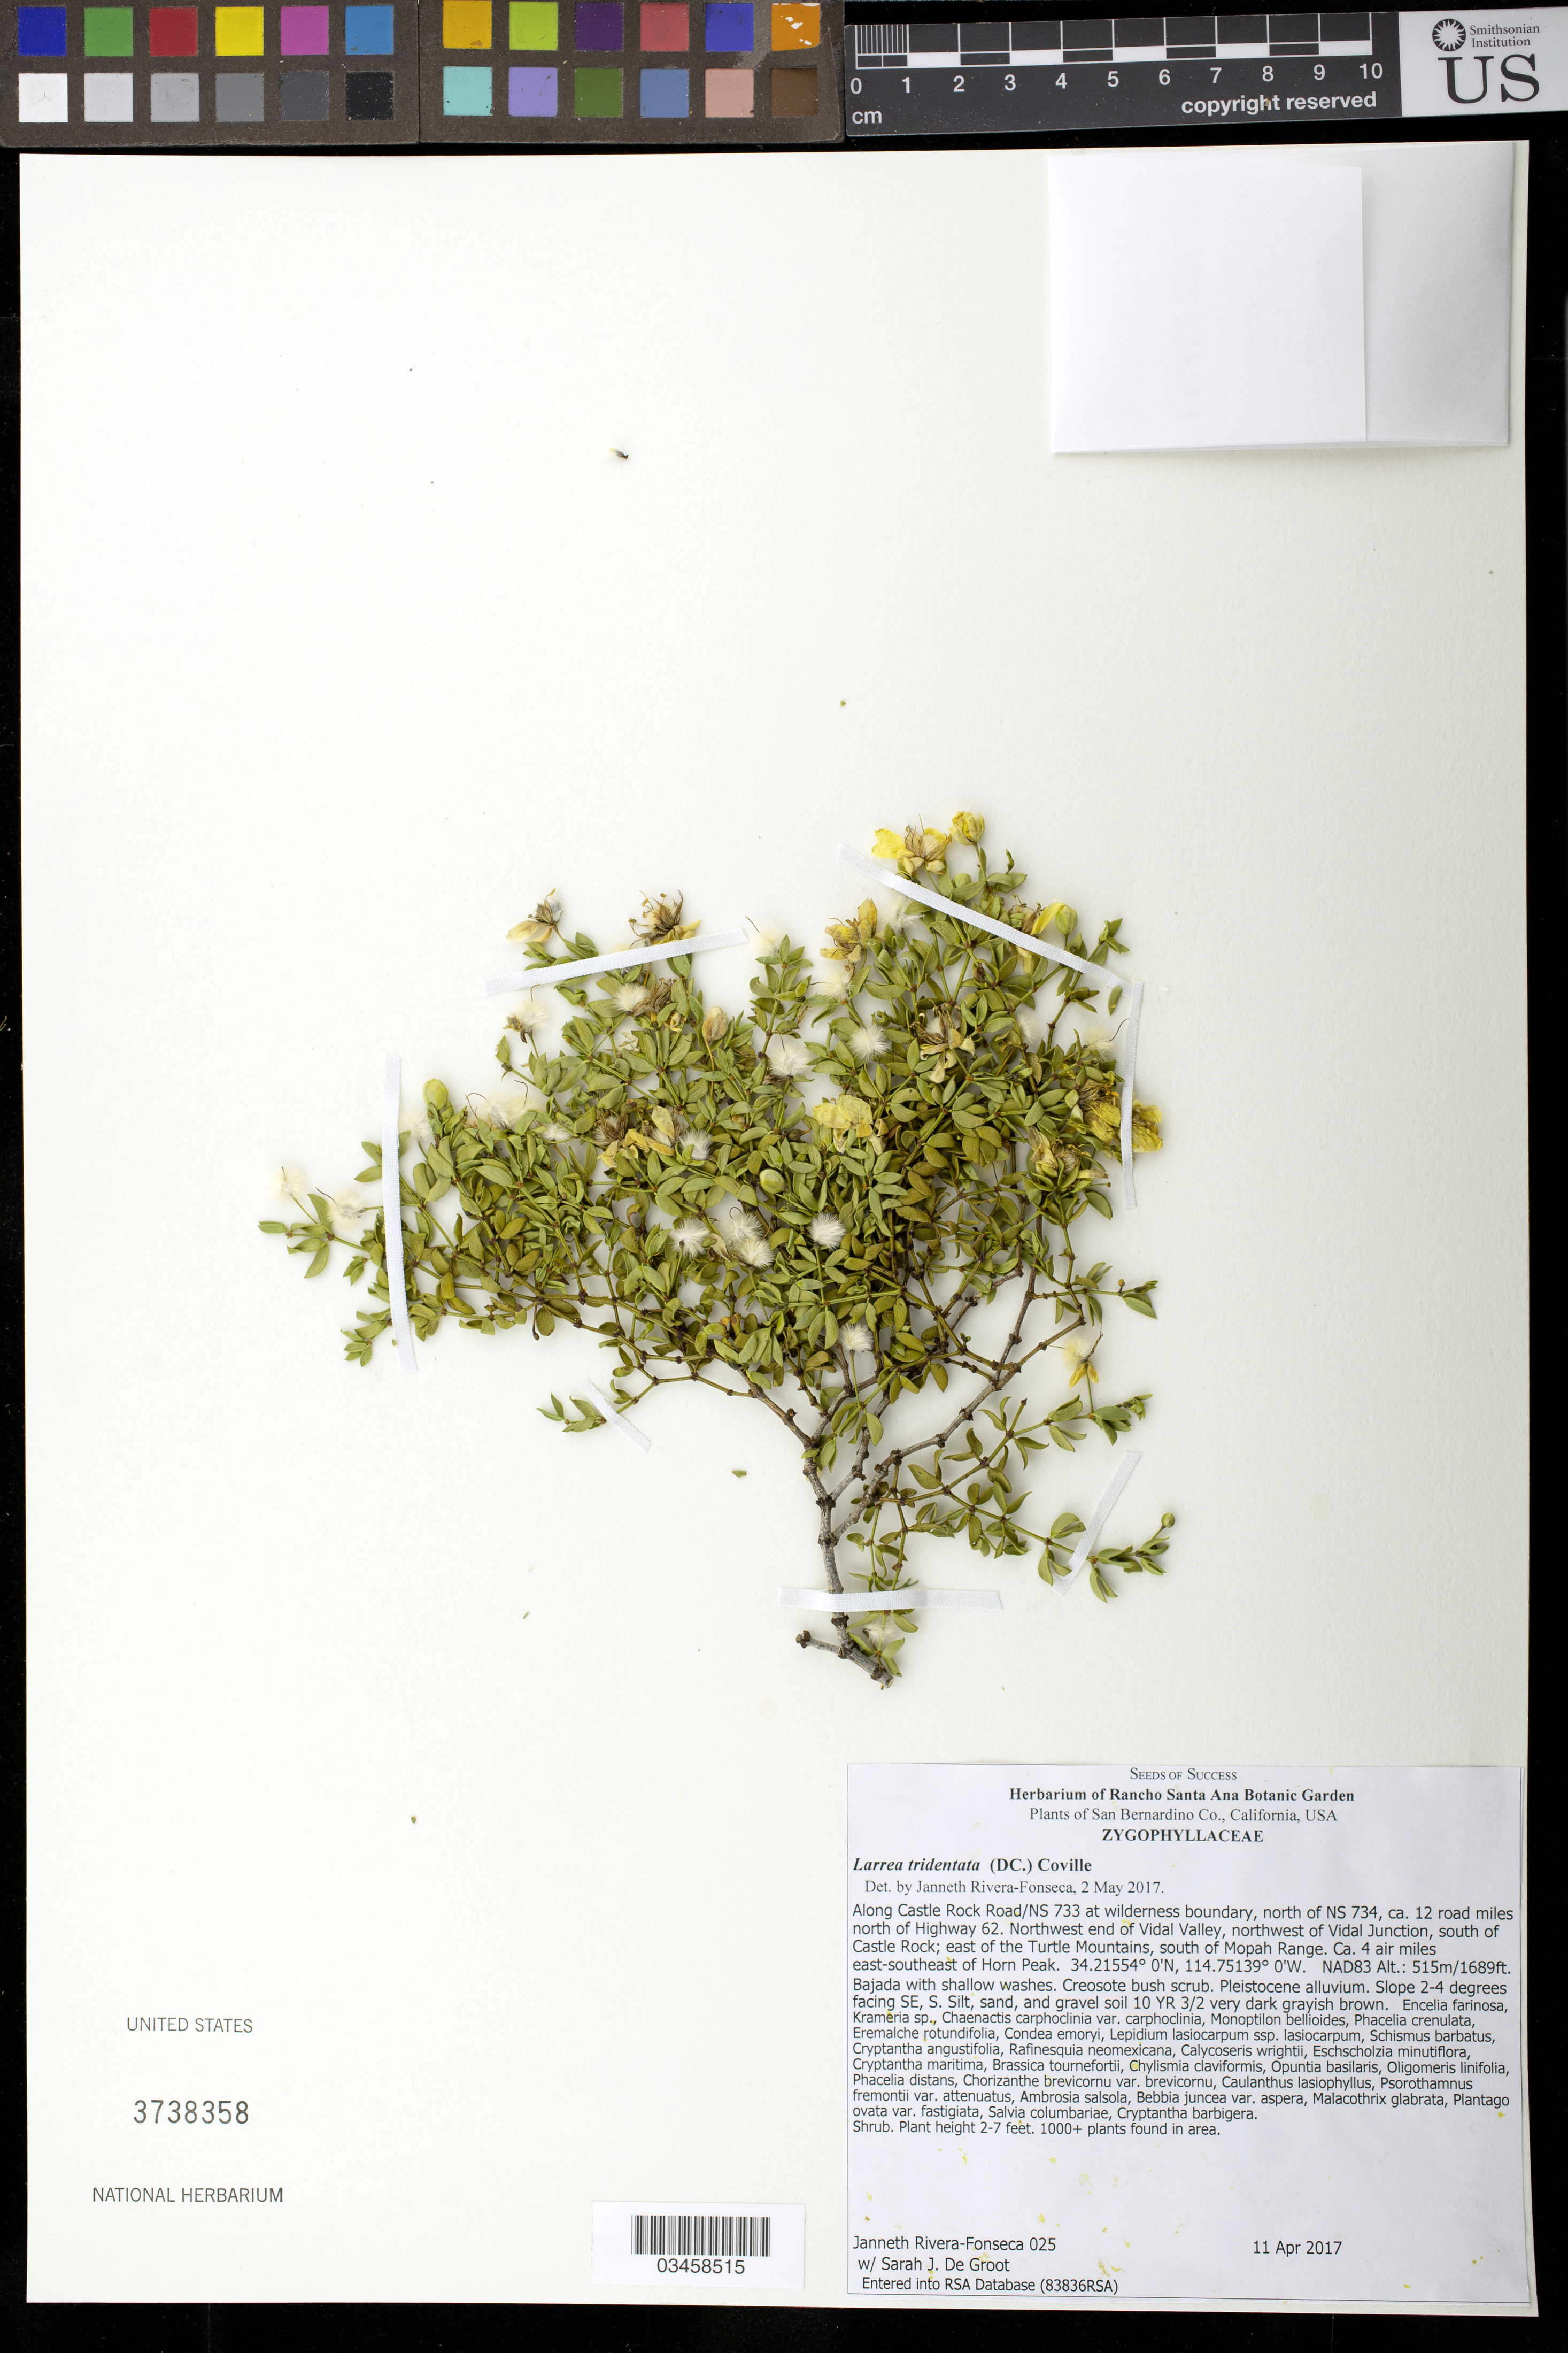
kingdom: Plantae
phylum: Tracheophyta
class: Magnoliopsida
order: Zygophyllales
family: Zygophyllaceae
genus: Larrea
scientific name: Larrea tridentata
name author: (Sessé & Moc. ex DC.) Coville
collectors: J. Rivera-Fonseca & S. De Groot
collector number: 025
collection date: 2017-04-11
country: United States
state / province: California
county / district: San Bernardino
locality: Along Castle Rock Road/NS 733 at wilderness boundary, N of NS 734, 12 road mi. N of Hwy 62, NW of Vidal Valley, NW of Vidal Junction, S of Castle Rock, E of Turtle Mts, S of Mopah Range, 4 air mi. ES of Horn Peak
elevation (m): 515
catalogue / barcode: US 3738358